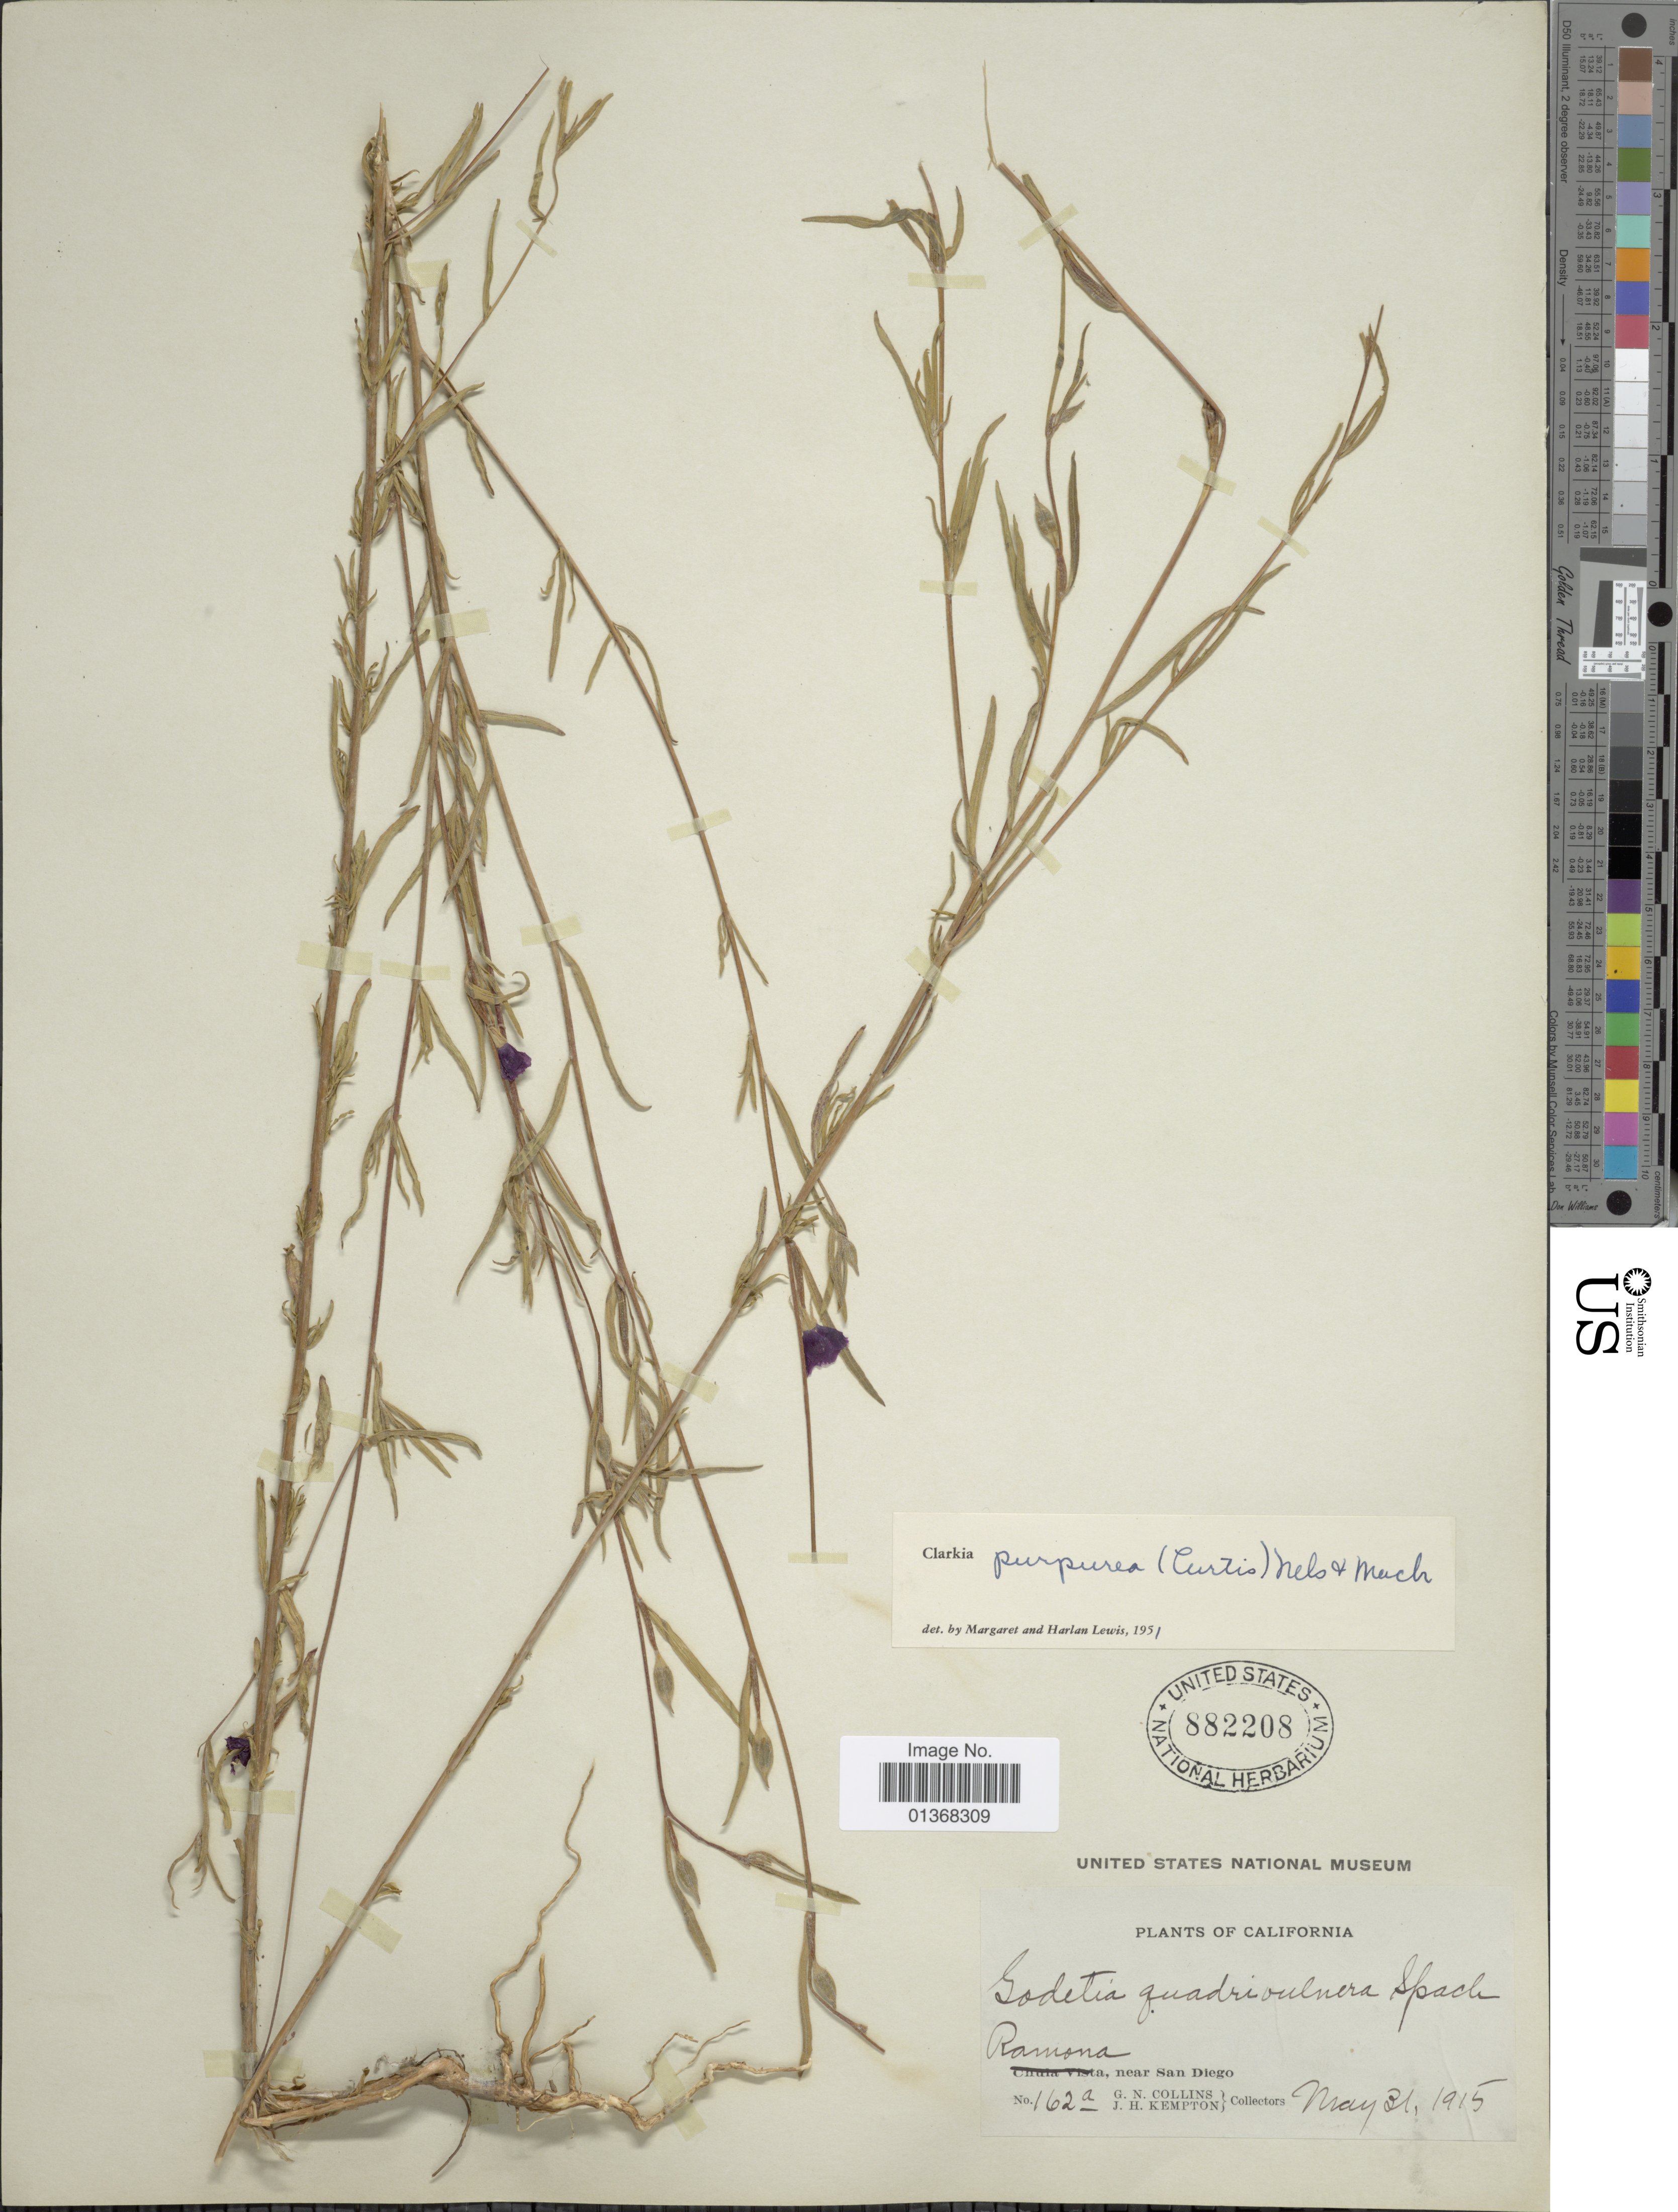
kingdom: Plantae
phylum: Tracheophyta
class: Magnoliopsida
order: Myrtales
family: Onagraceae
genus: Clarkia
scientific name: Clarkia purpurea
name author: (Curtis) A. Nelson & J.F. Macbr.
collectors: G. Collins & J. H. Kempton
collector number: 162a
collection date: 1915-05-31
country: United States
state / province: California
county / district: San Diego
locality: Ramona, near San Diego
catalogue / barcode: US 882208